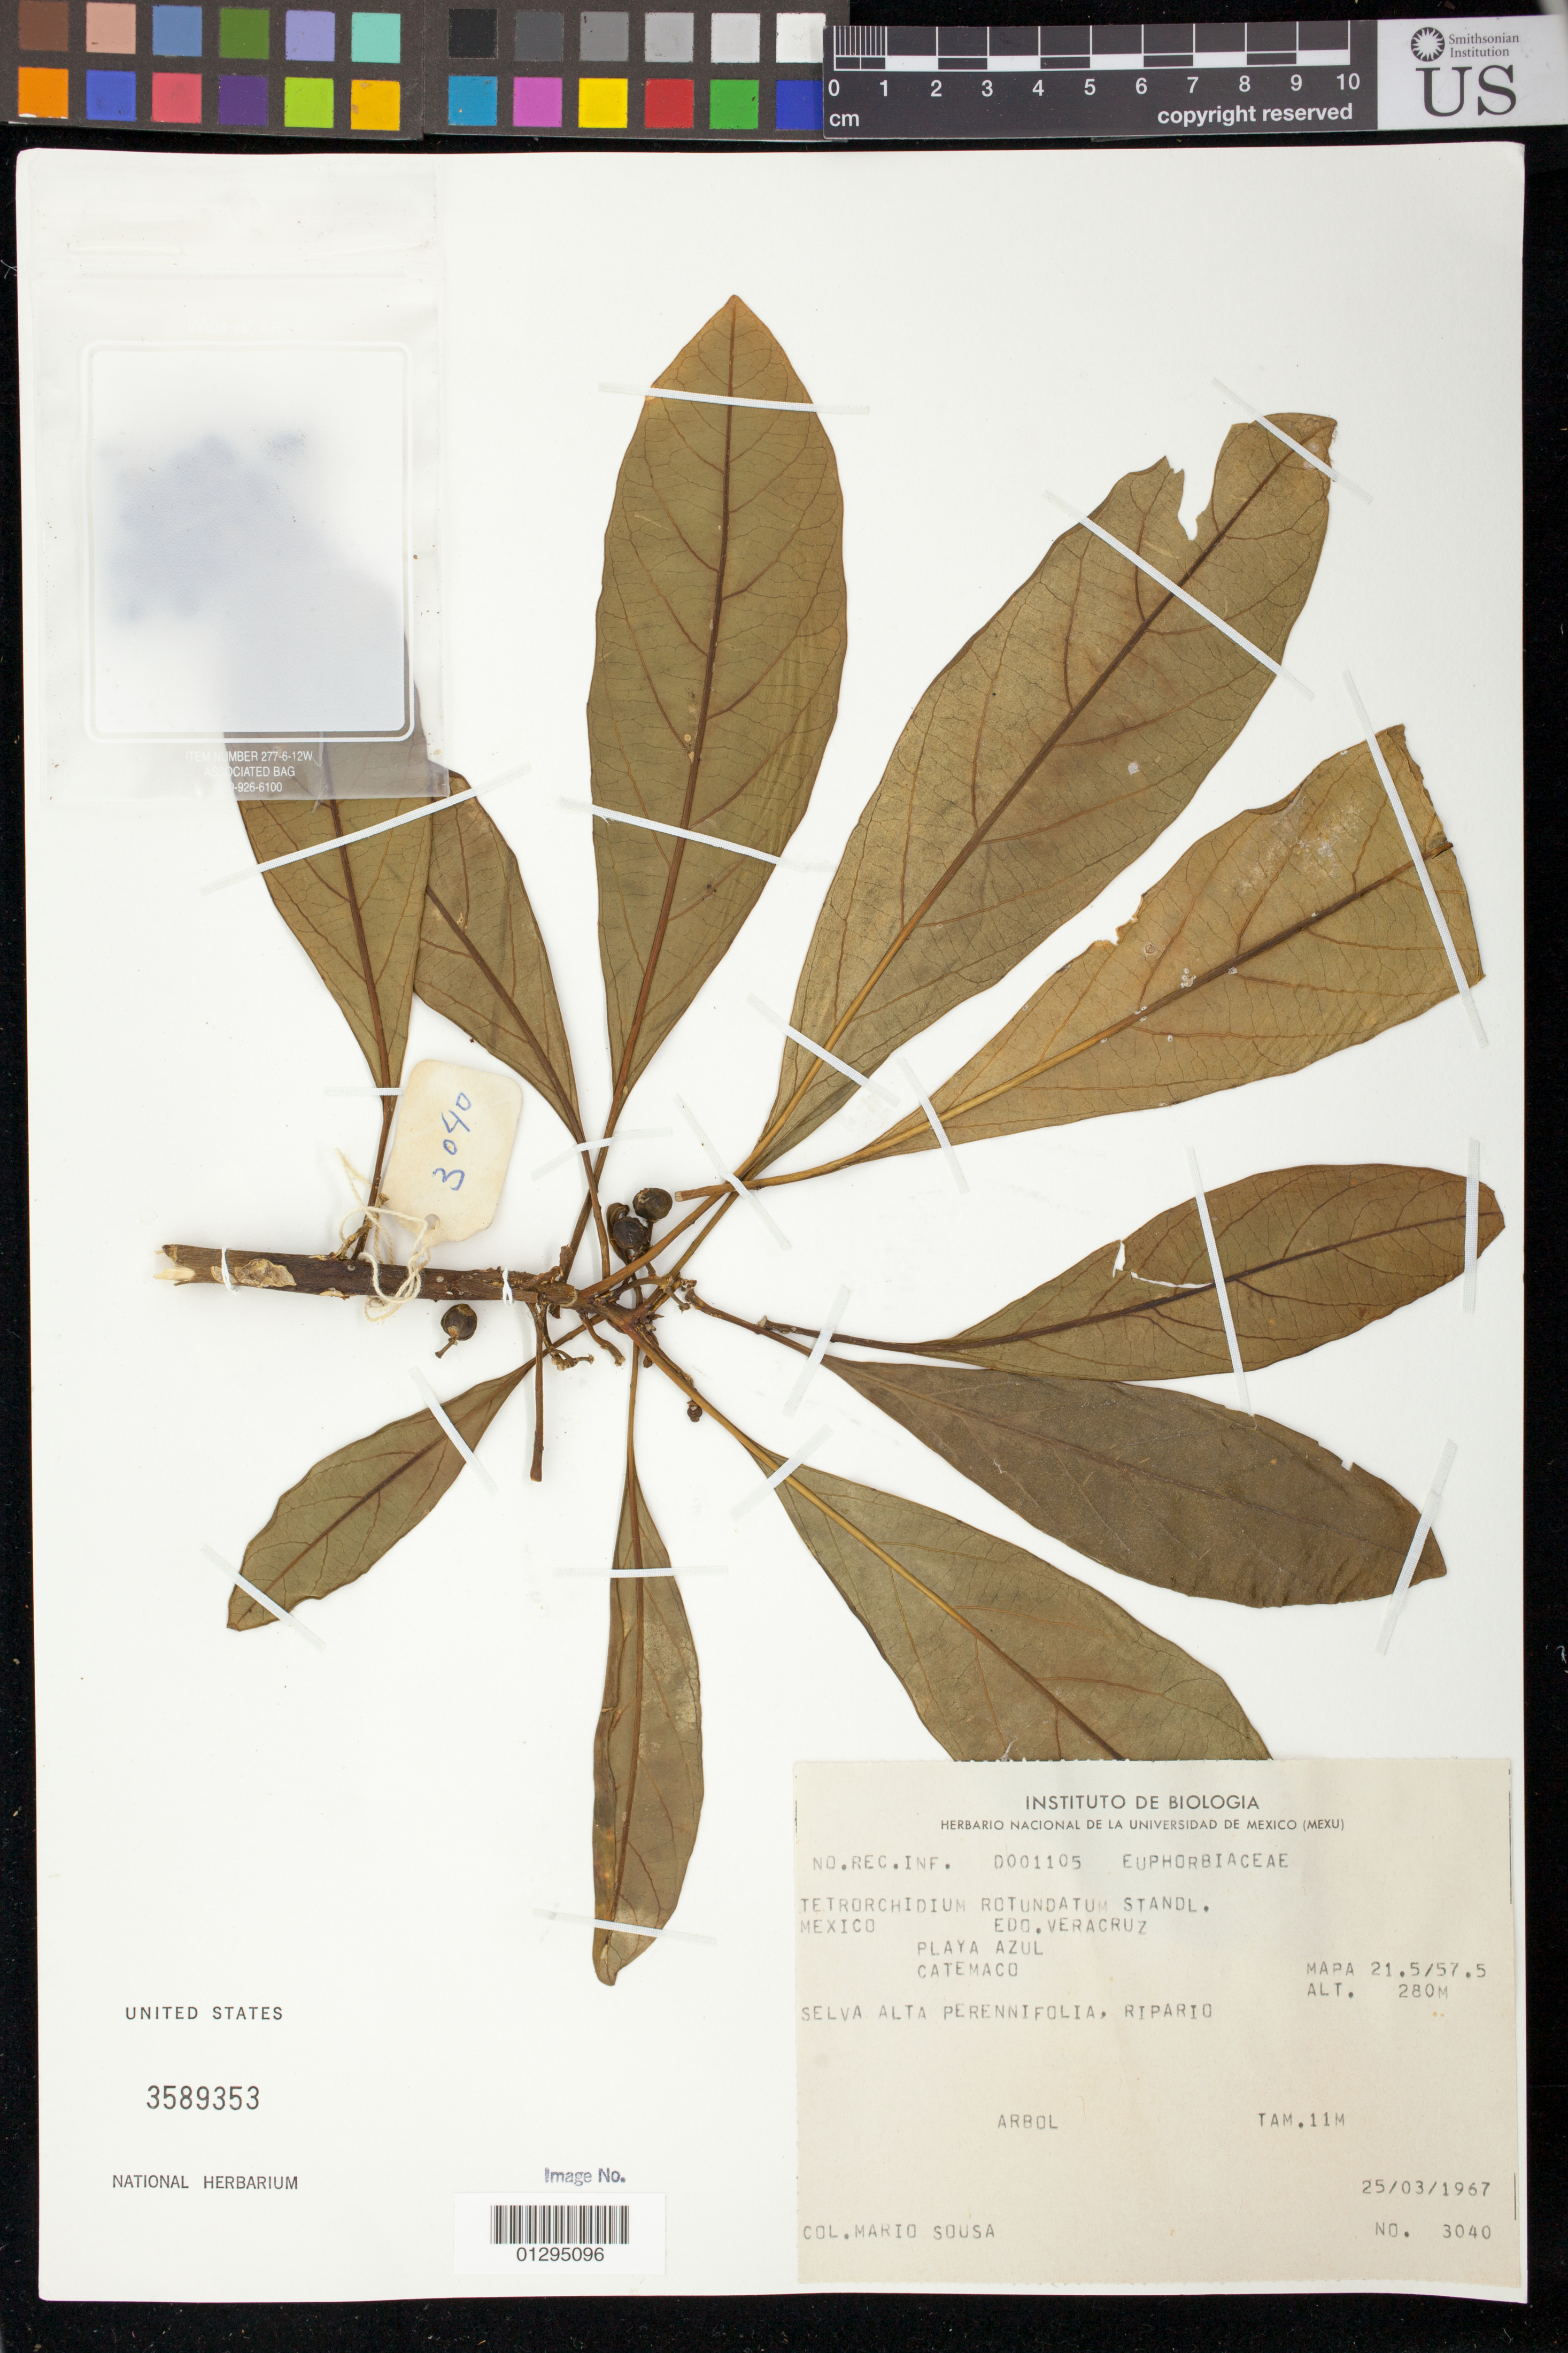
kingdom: Plantae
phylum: Tracheophyta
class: Magnoliopsida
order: Malpighiales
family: Euphorbiaceae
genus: Tetrorchidium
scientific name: Tetrorchidium rotundatum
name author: Standl.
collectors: M. Sousa S.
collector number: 3040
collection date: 1967-03-25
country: Mexico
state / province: Veracruz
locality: Playa Azul, Catemaco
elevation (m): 280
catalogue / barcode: US 3589353